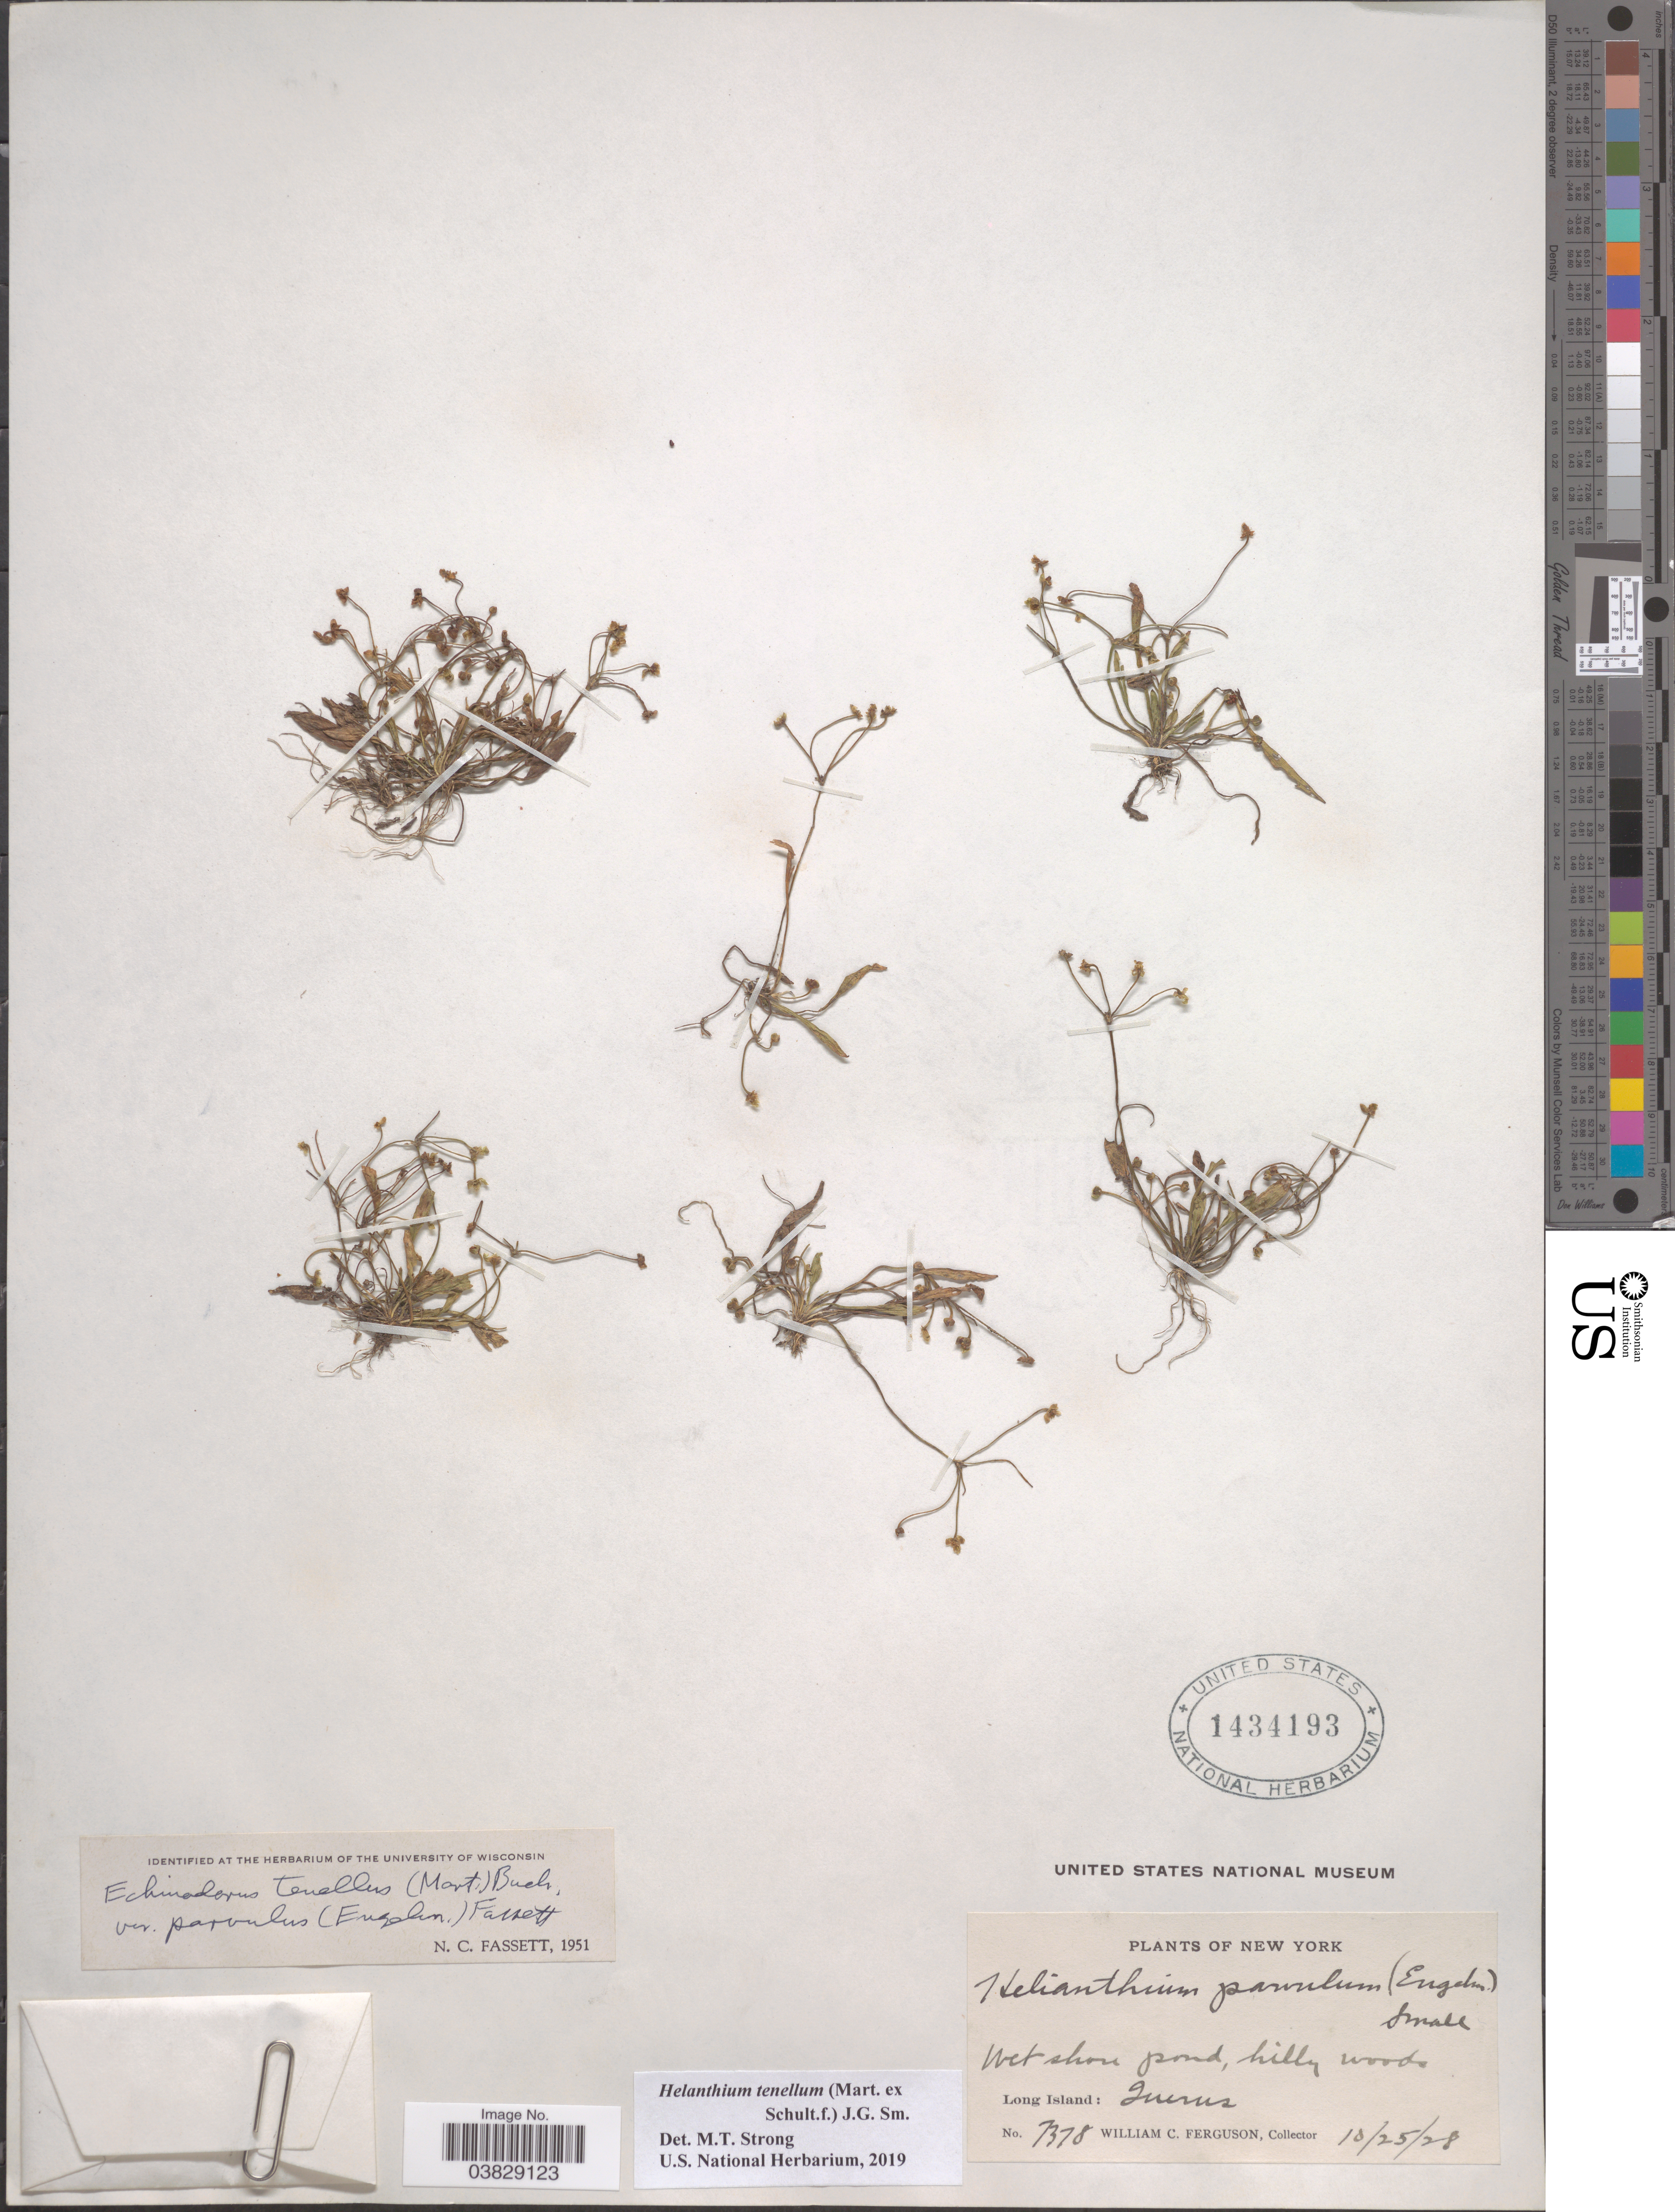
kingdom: Plantae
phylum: Tracheophyta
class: Liliopsida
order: Alismatales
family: Alismataceae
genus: Helanthium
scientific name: Helanthium tenellum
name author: (Mart. ex Schult. f.) J.G. Sm.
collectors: W. Ferguson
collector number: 7378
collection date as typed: Transcribed d/m/y: 25/10/28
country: United States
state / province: New York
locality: Long Island: Guerus.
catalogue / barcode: US 1434193